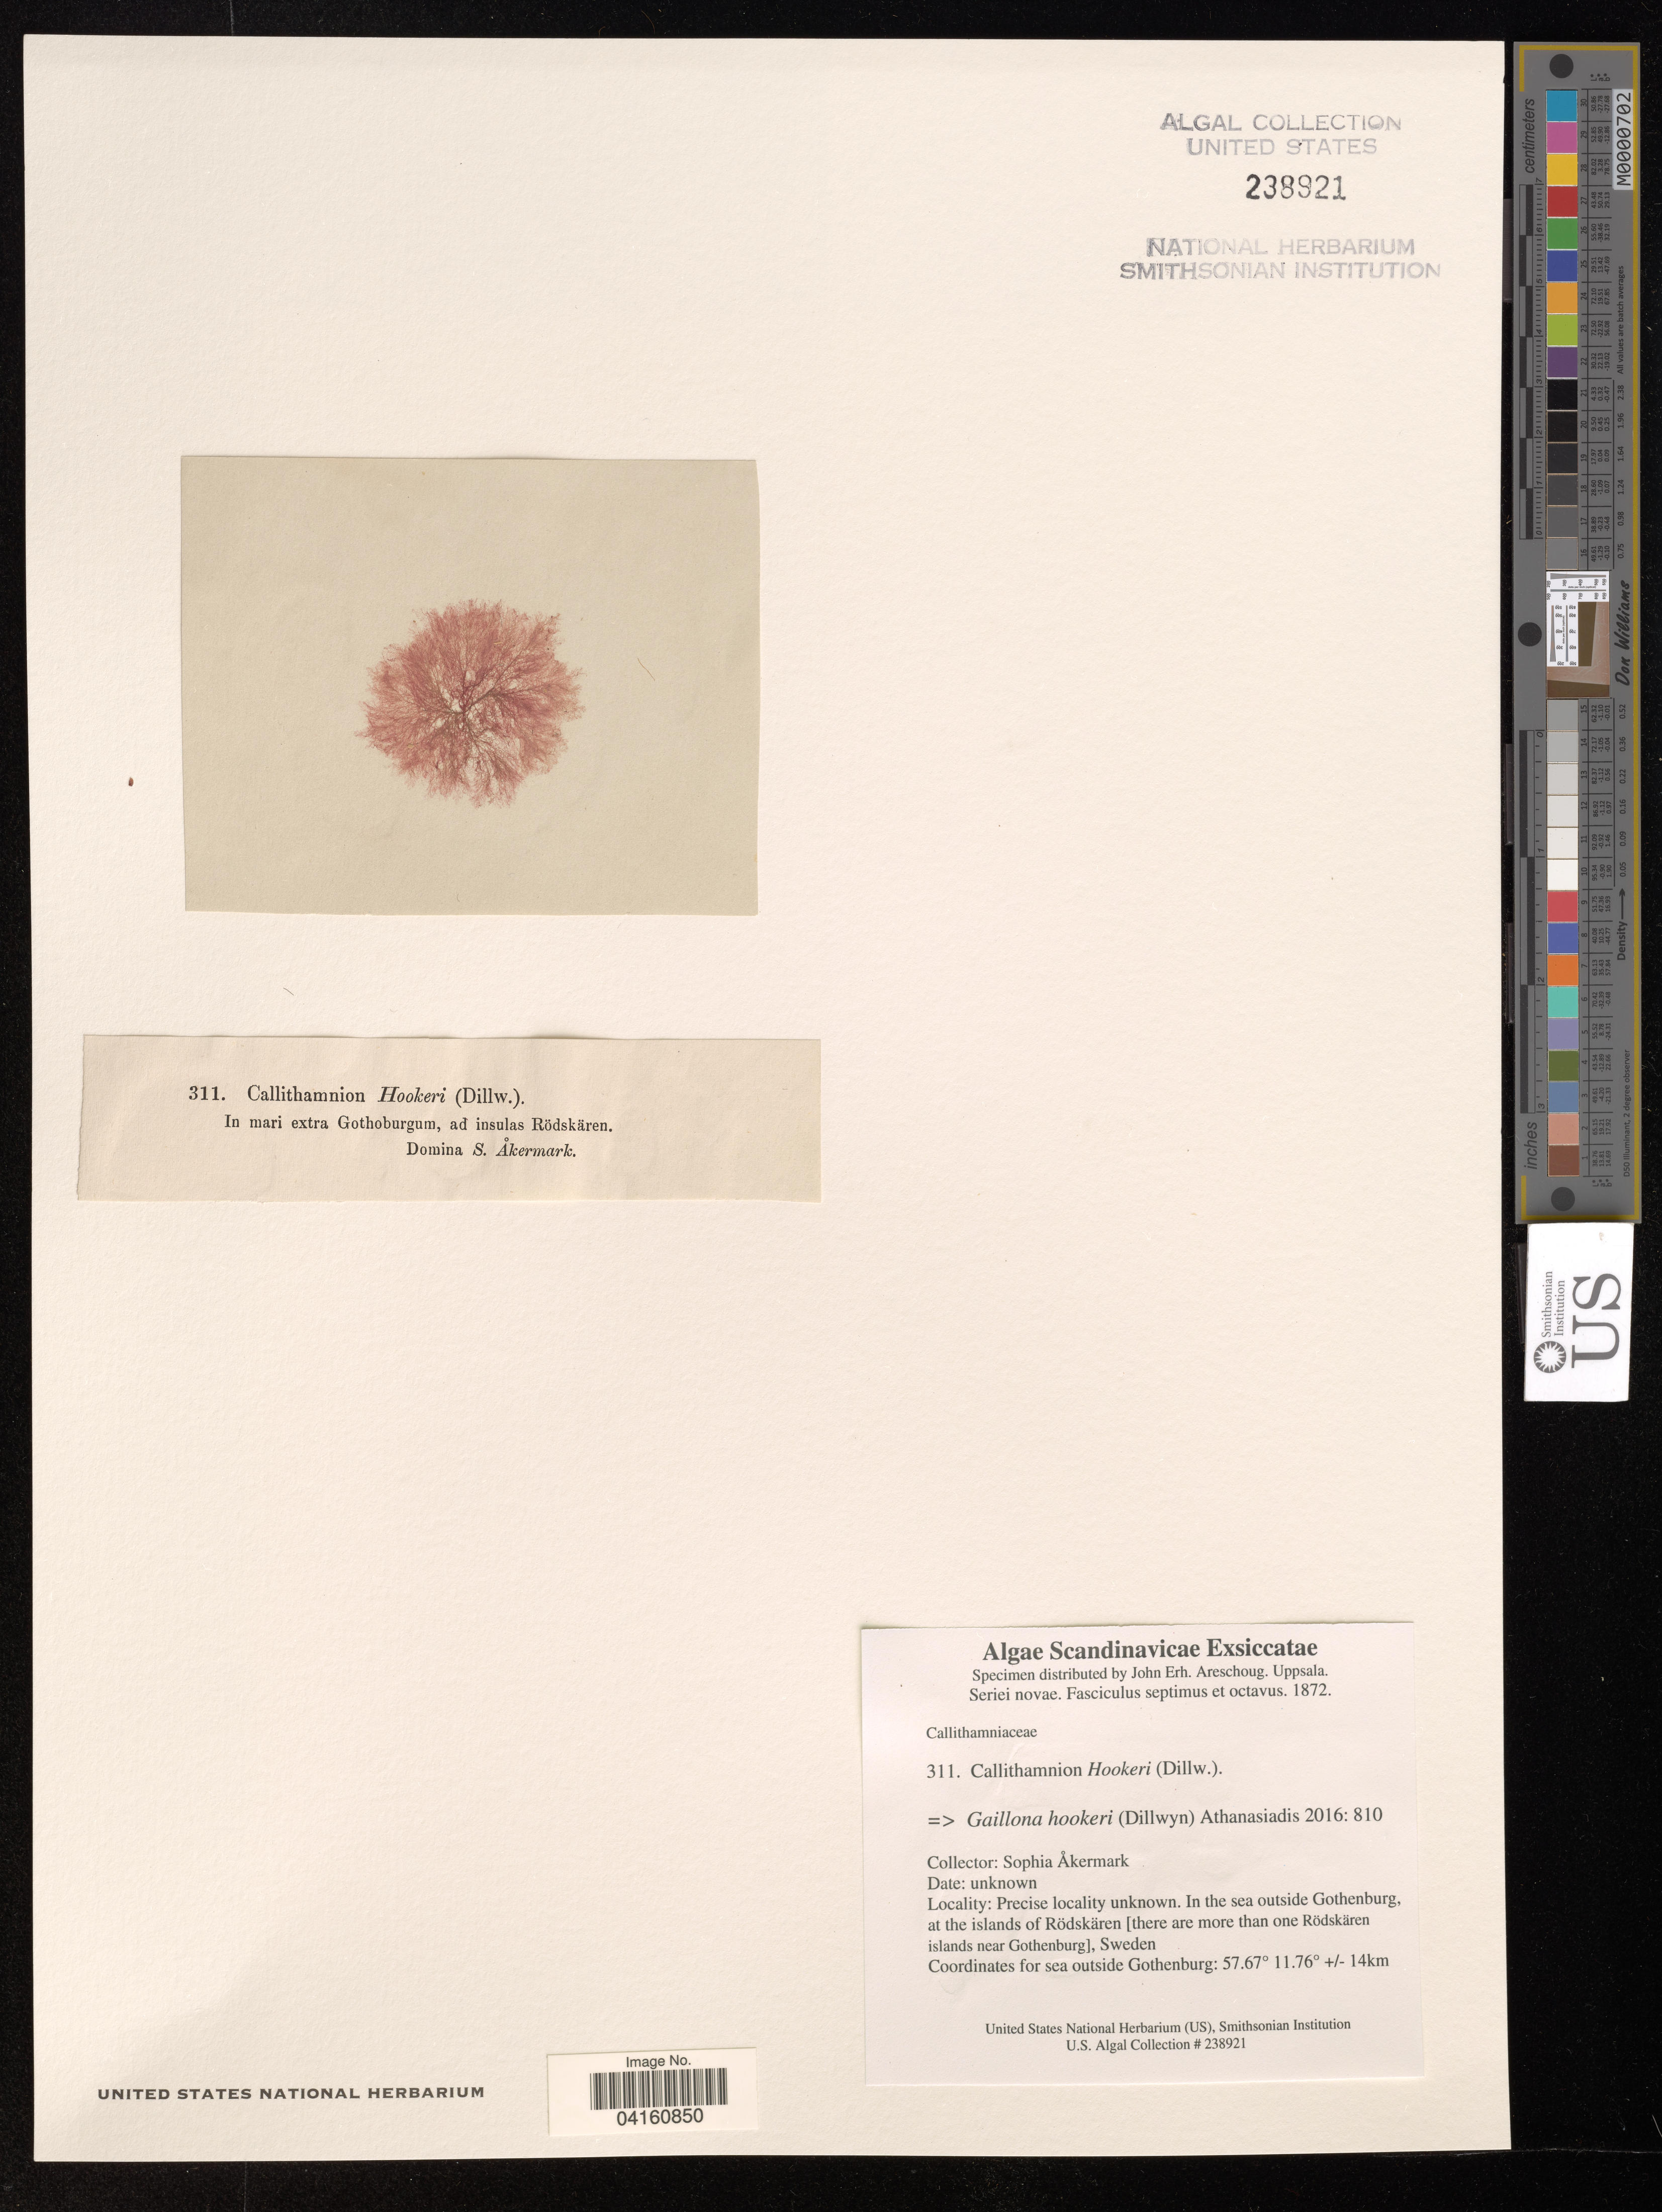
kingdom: Plantae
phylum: Rhodophyta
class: Florideophyceae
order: Ceramiales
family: Callithamniaceae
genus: Gaillona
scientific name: Gaillona hookeri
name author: (Dillwyn) A. Athanasiadis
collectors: S. Akermark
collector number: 311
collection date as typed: autumn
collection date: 1872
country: Sweden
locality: Precise locality unknown. In the sea outside Gotheburg at the islands of Rodskaren [there are more than one Rodskaren islands near Gothenburg]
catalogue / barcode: US 238921